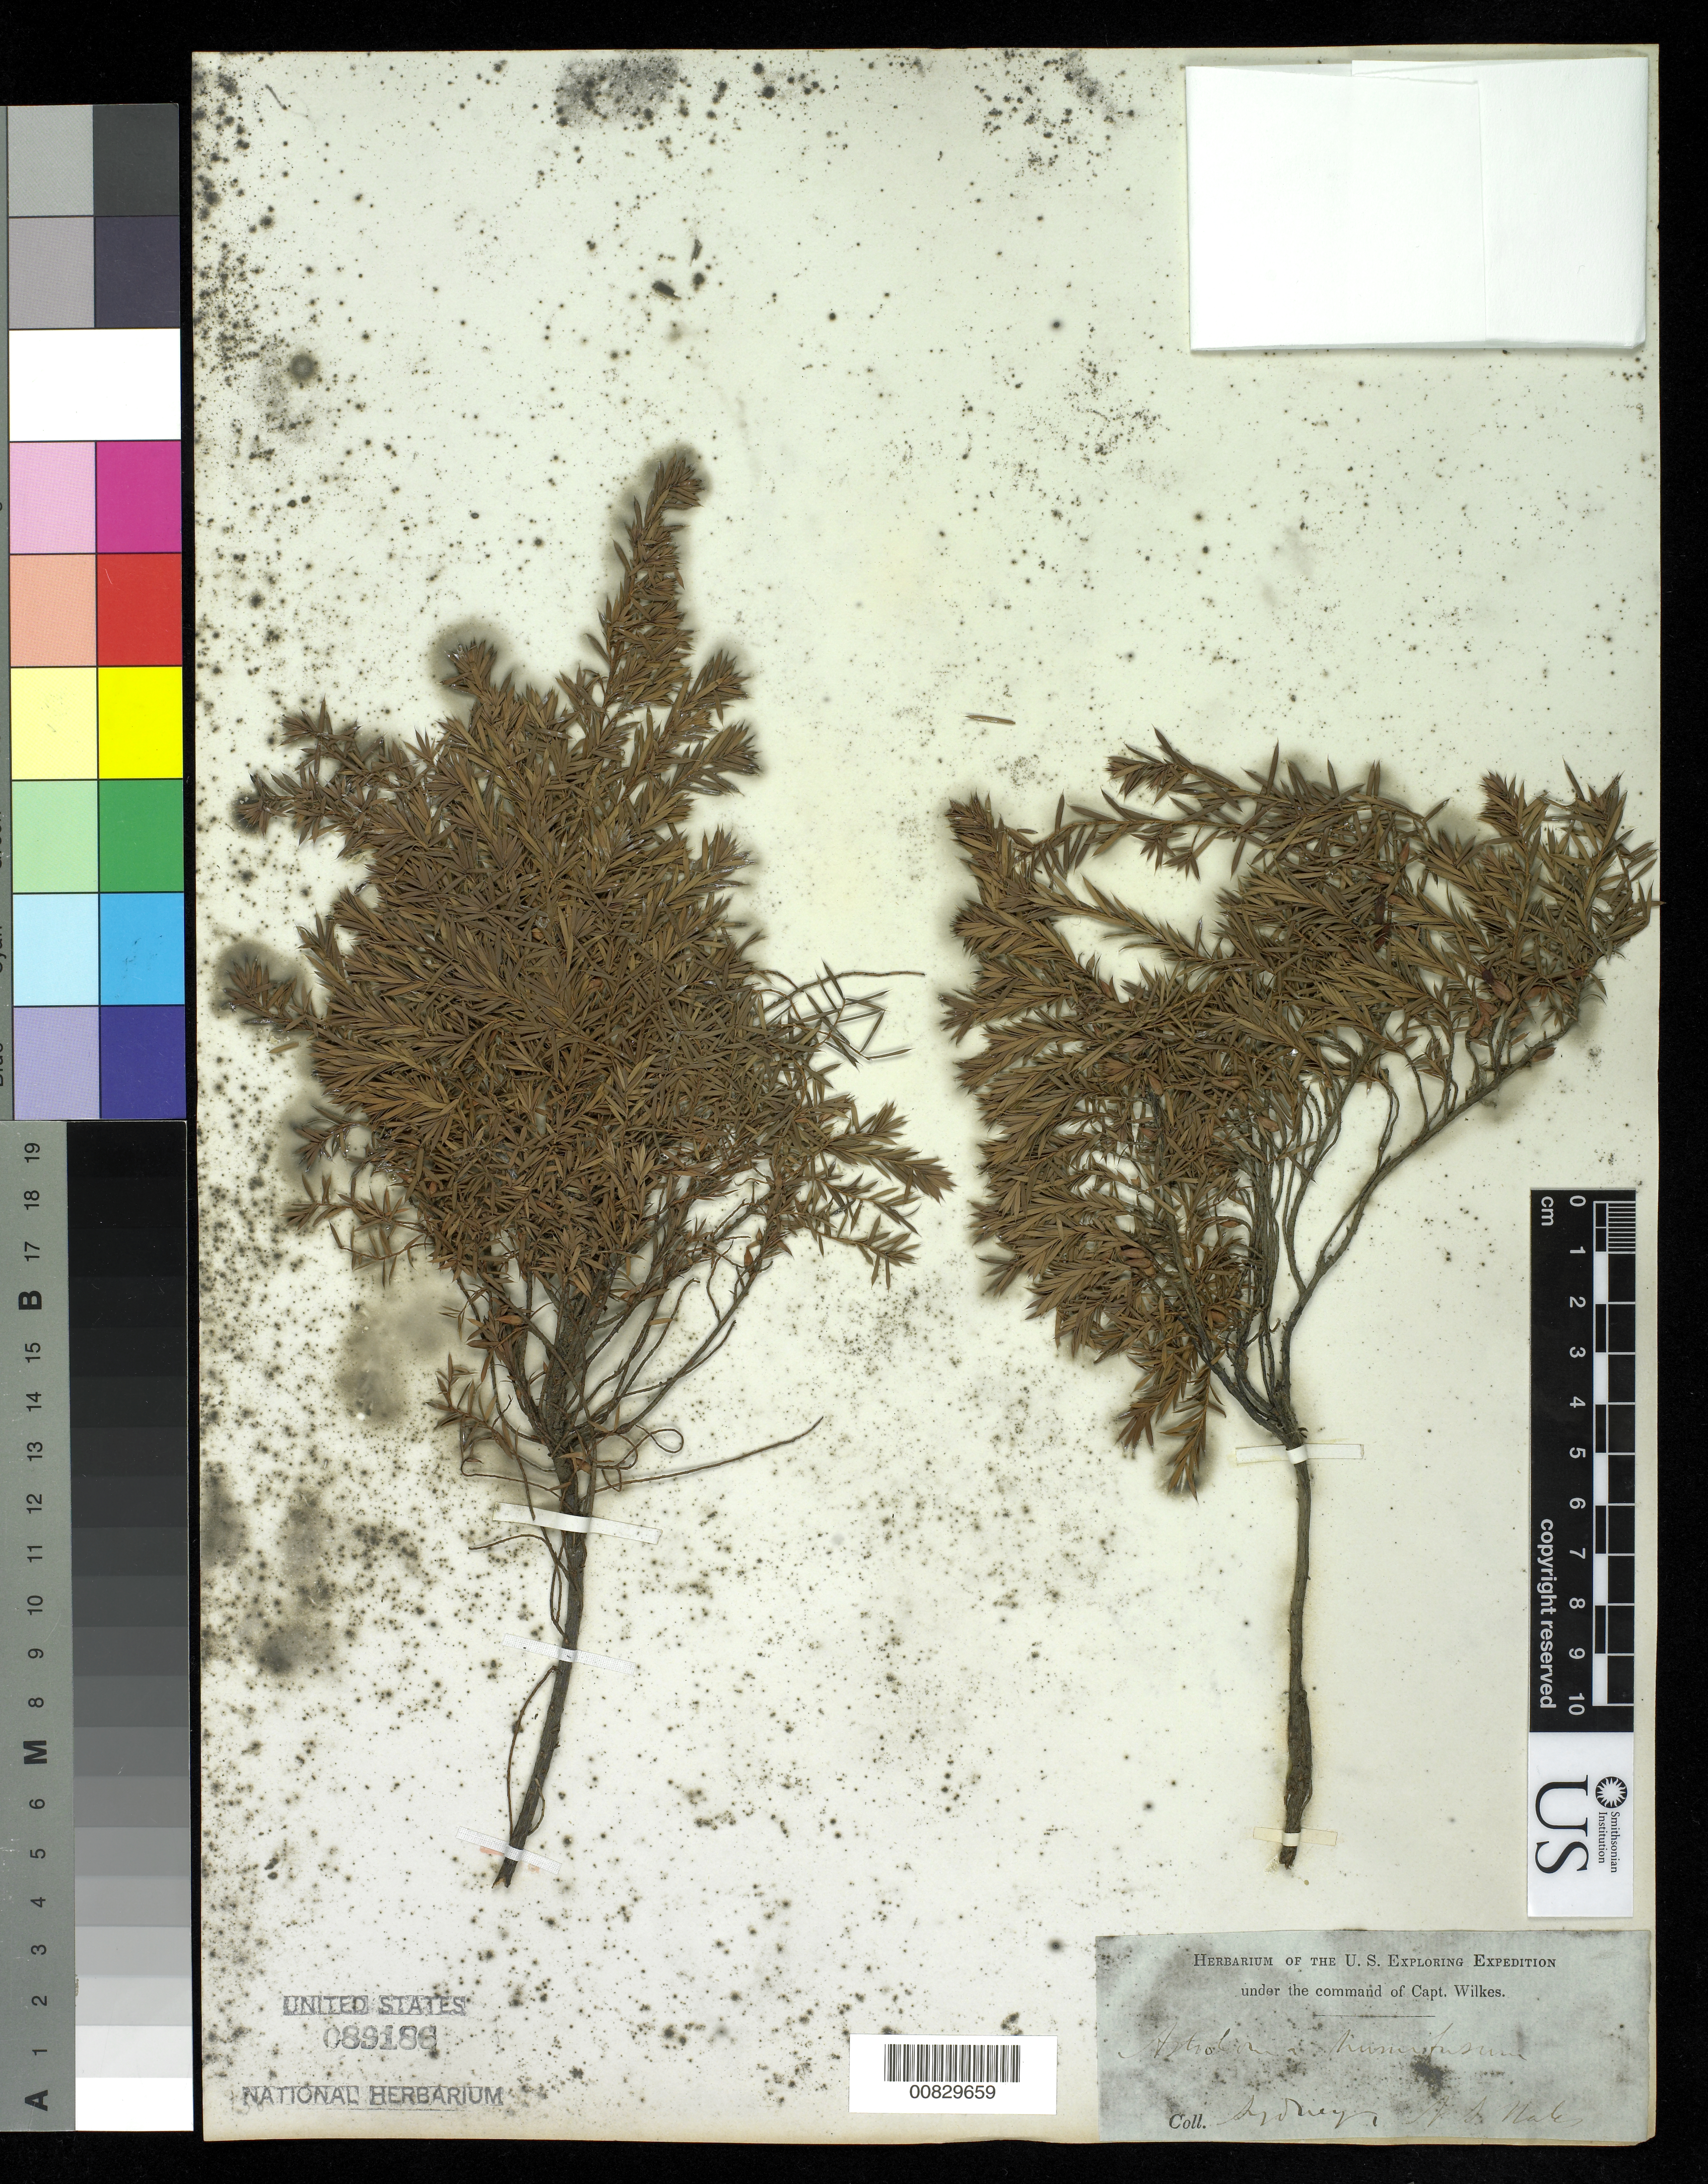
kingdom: Plantae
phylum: Tracheophyta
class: Magnoliopsida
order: Ericales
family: Ericaceae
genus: Astroloma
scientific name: Astroloma humifusum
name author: (Cav.) R. Br.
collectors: Wilkes Explor. Exped.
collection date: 1838/1842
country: Australia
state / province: New South Wales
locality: Sydney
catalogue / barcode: US 89186